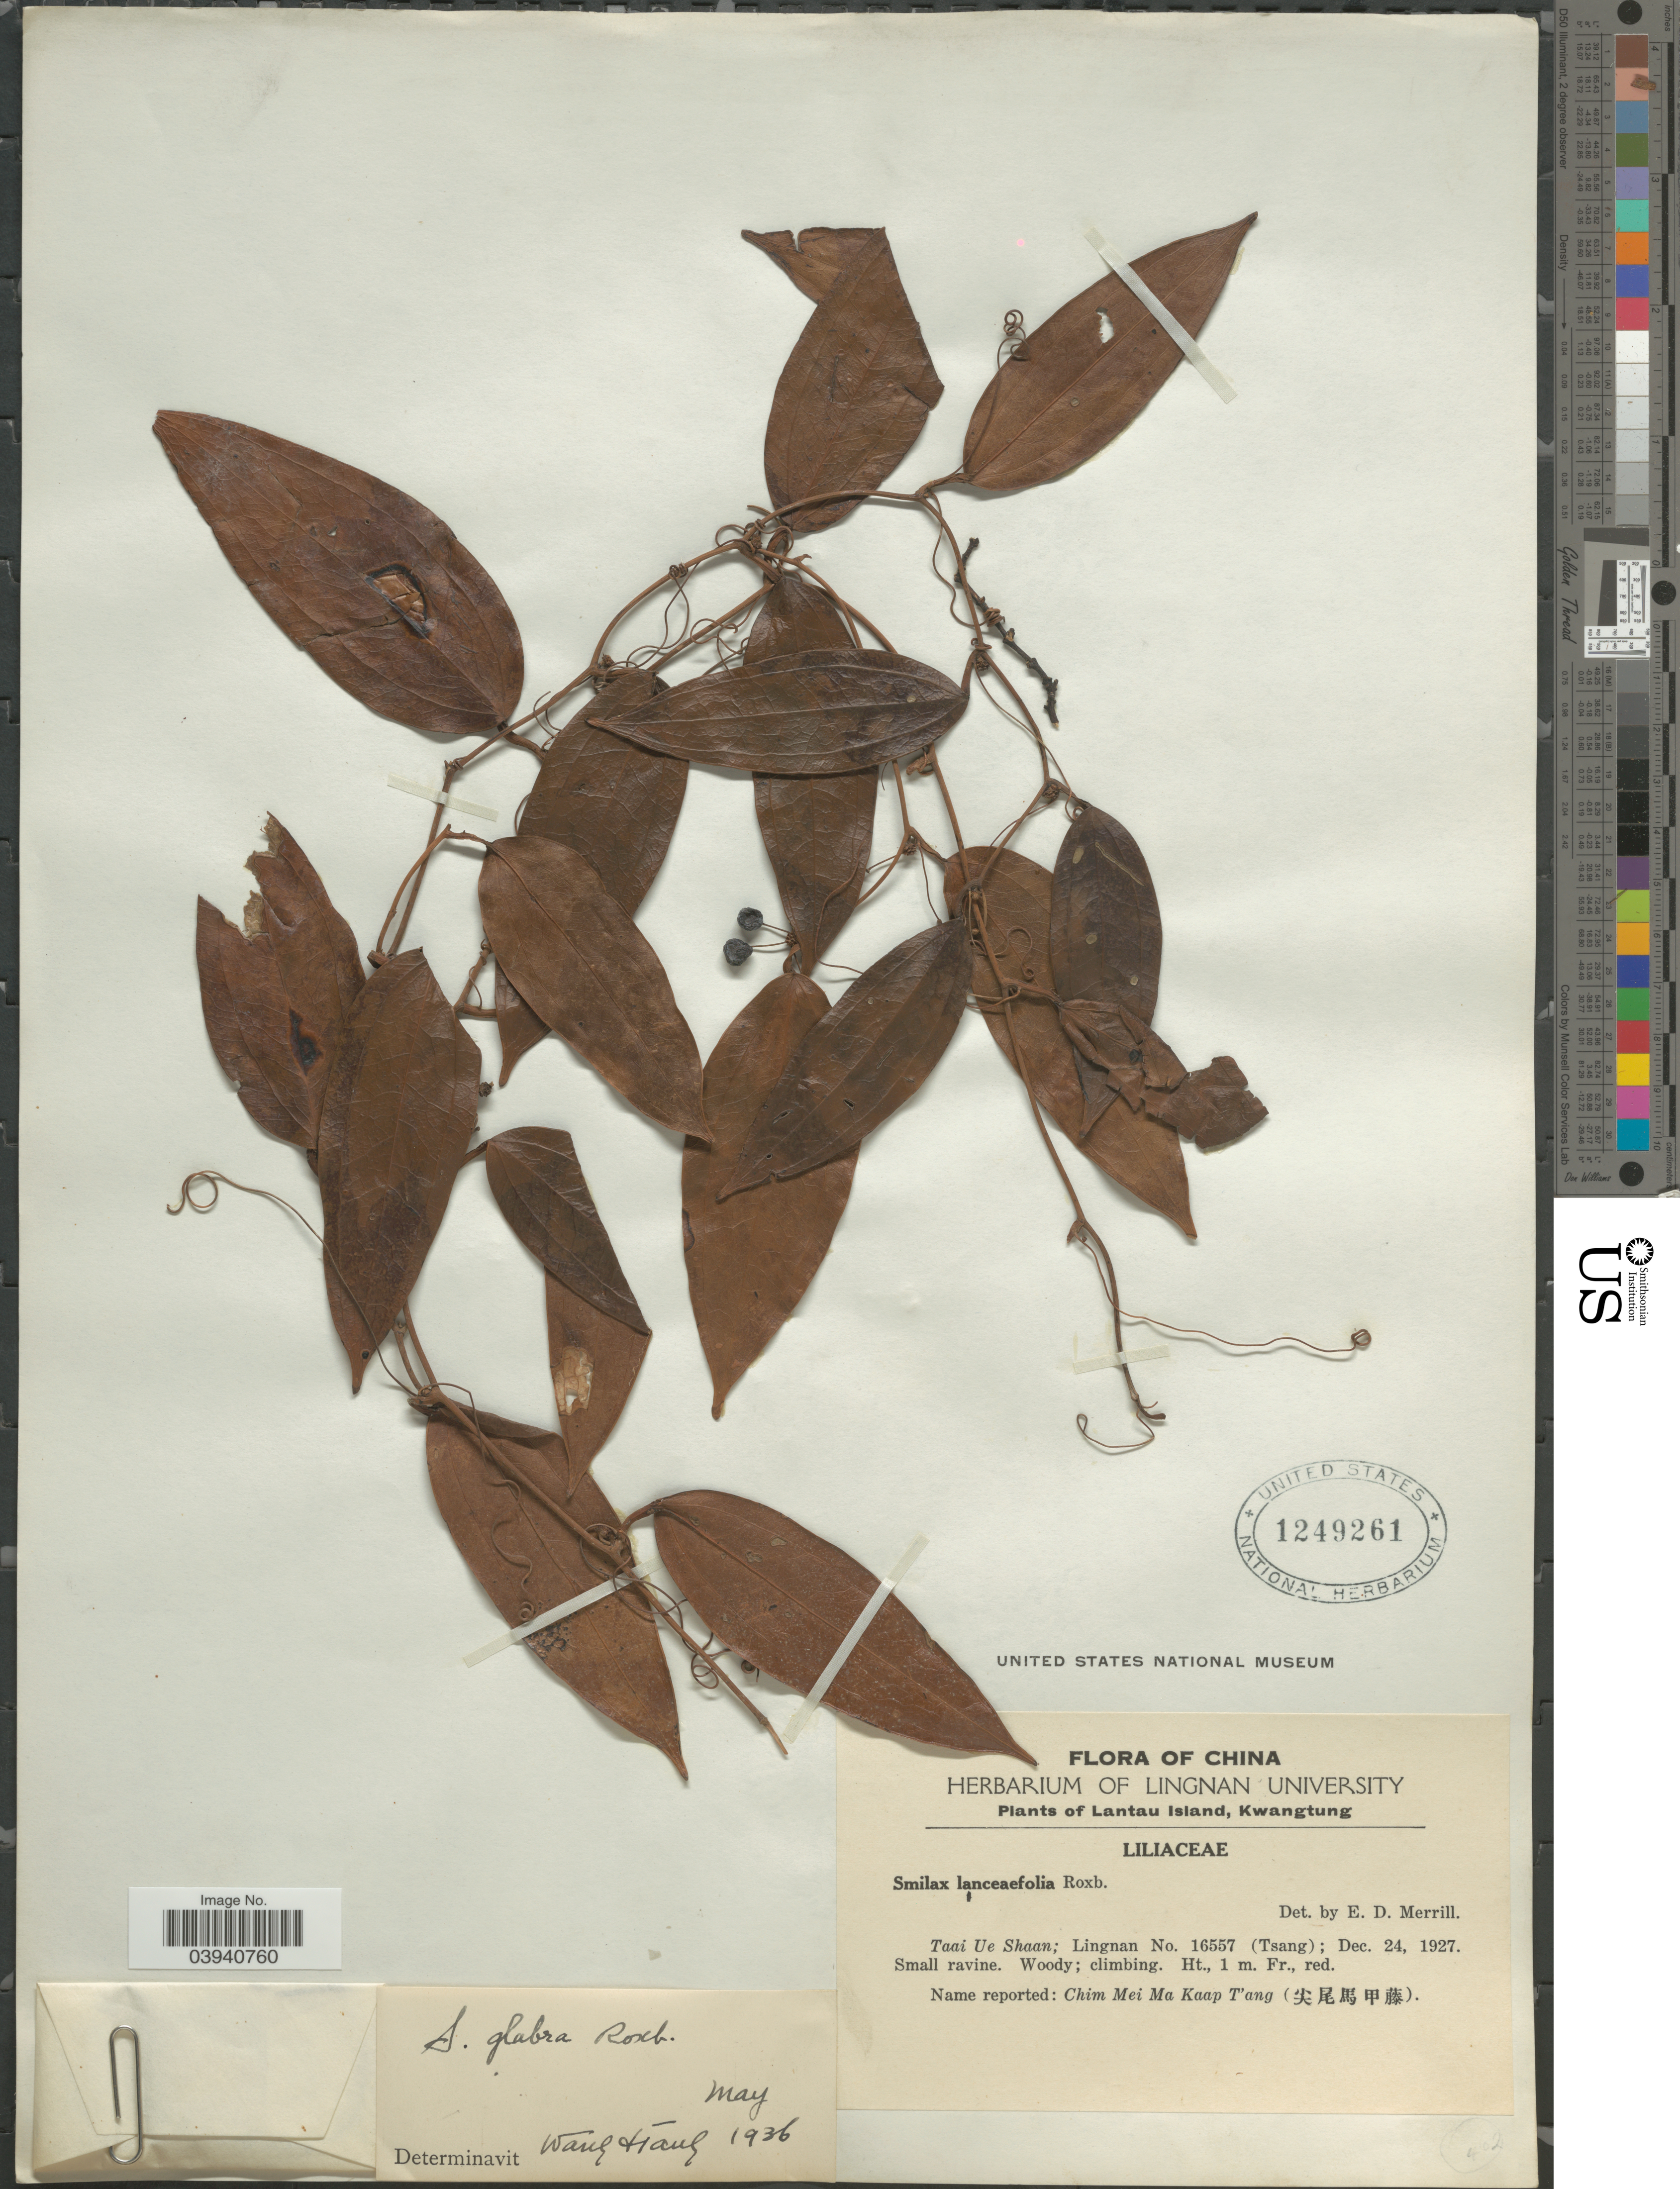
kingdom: Plantae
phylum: Tracheophyta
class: Liliopsida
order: Liliales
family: Smilacaceae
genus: Smilax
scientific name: Smilax glabra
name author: Roxb.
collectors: -- Tsang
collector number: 16557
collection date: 1927-12-24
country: China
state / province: Guangdong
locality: Lantau Island, Kwangtung. Taai Ue Shaan.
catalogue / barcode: US 1249261